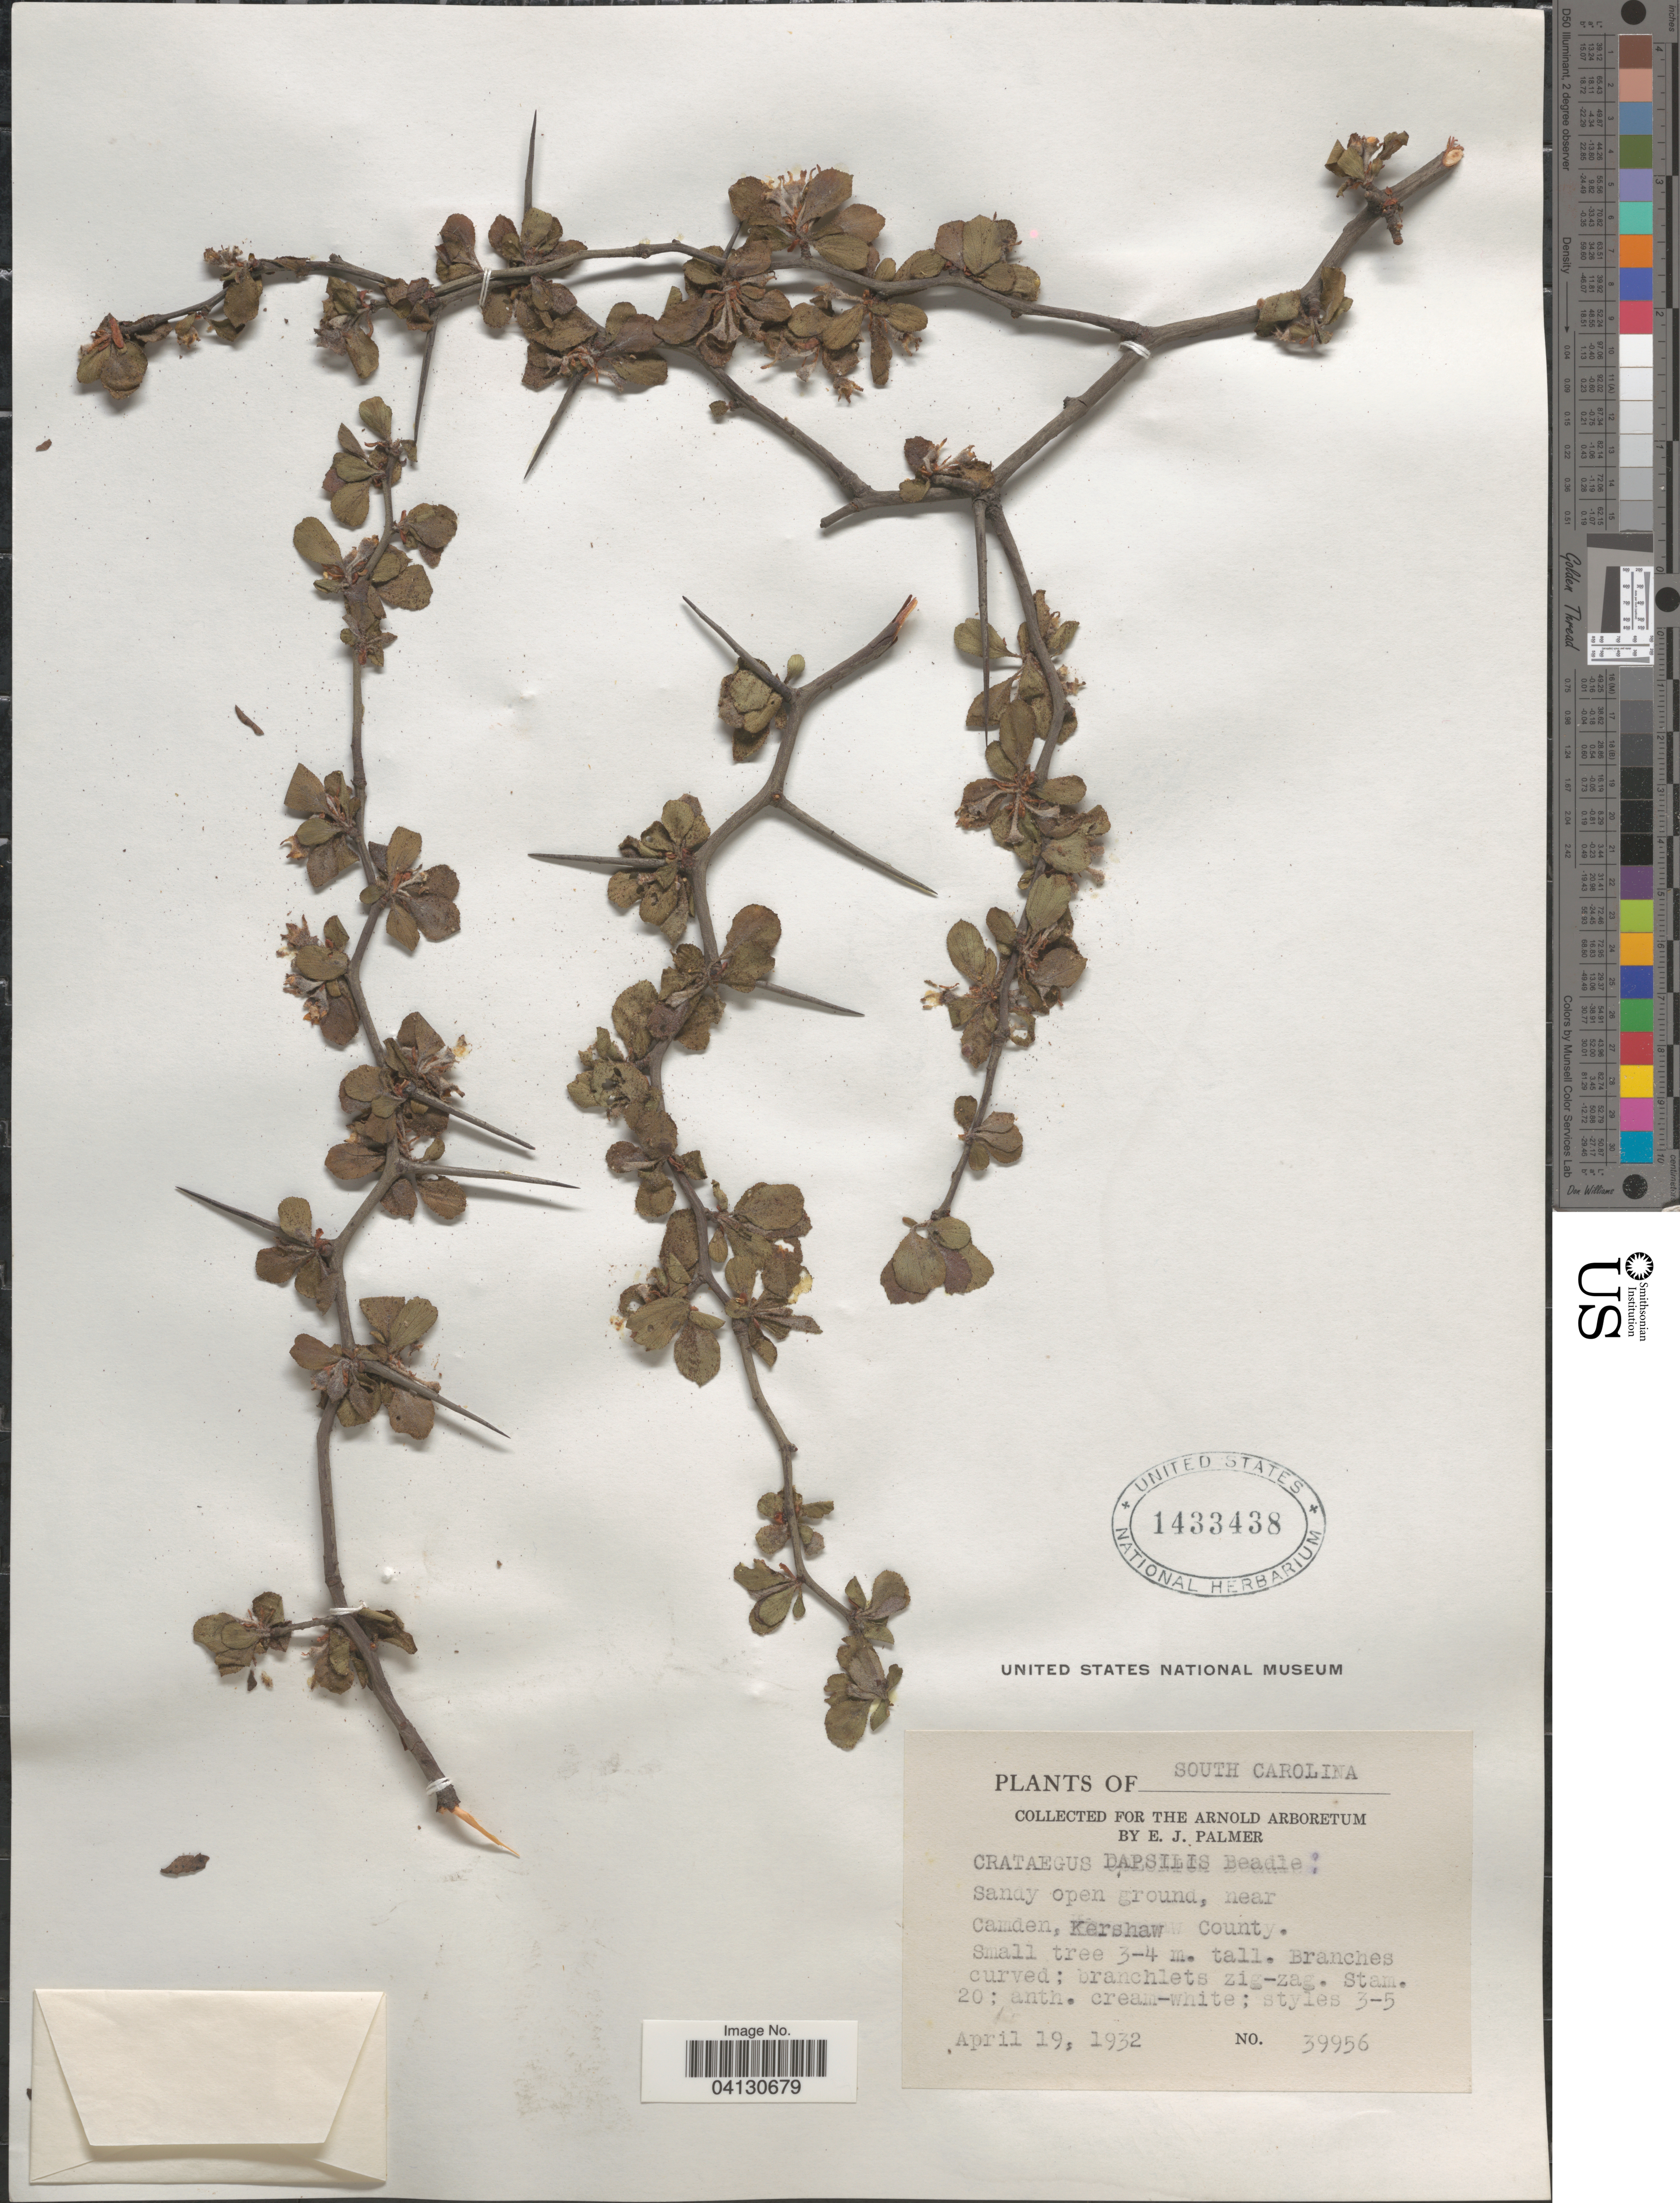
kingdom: Plantae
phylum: Tracheophyta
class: Magnoliopsida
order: Rosales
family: Rosaceae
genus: Crataegus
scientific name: Crataegus dapsilis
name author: Beadle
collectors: E. J. Palmer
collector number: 39956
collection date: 1932-04-19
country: United States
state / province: South Carolina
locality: Near Camden, Kershaw County.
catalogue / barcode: US 1433438